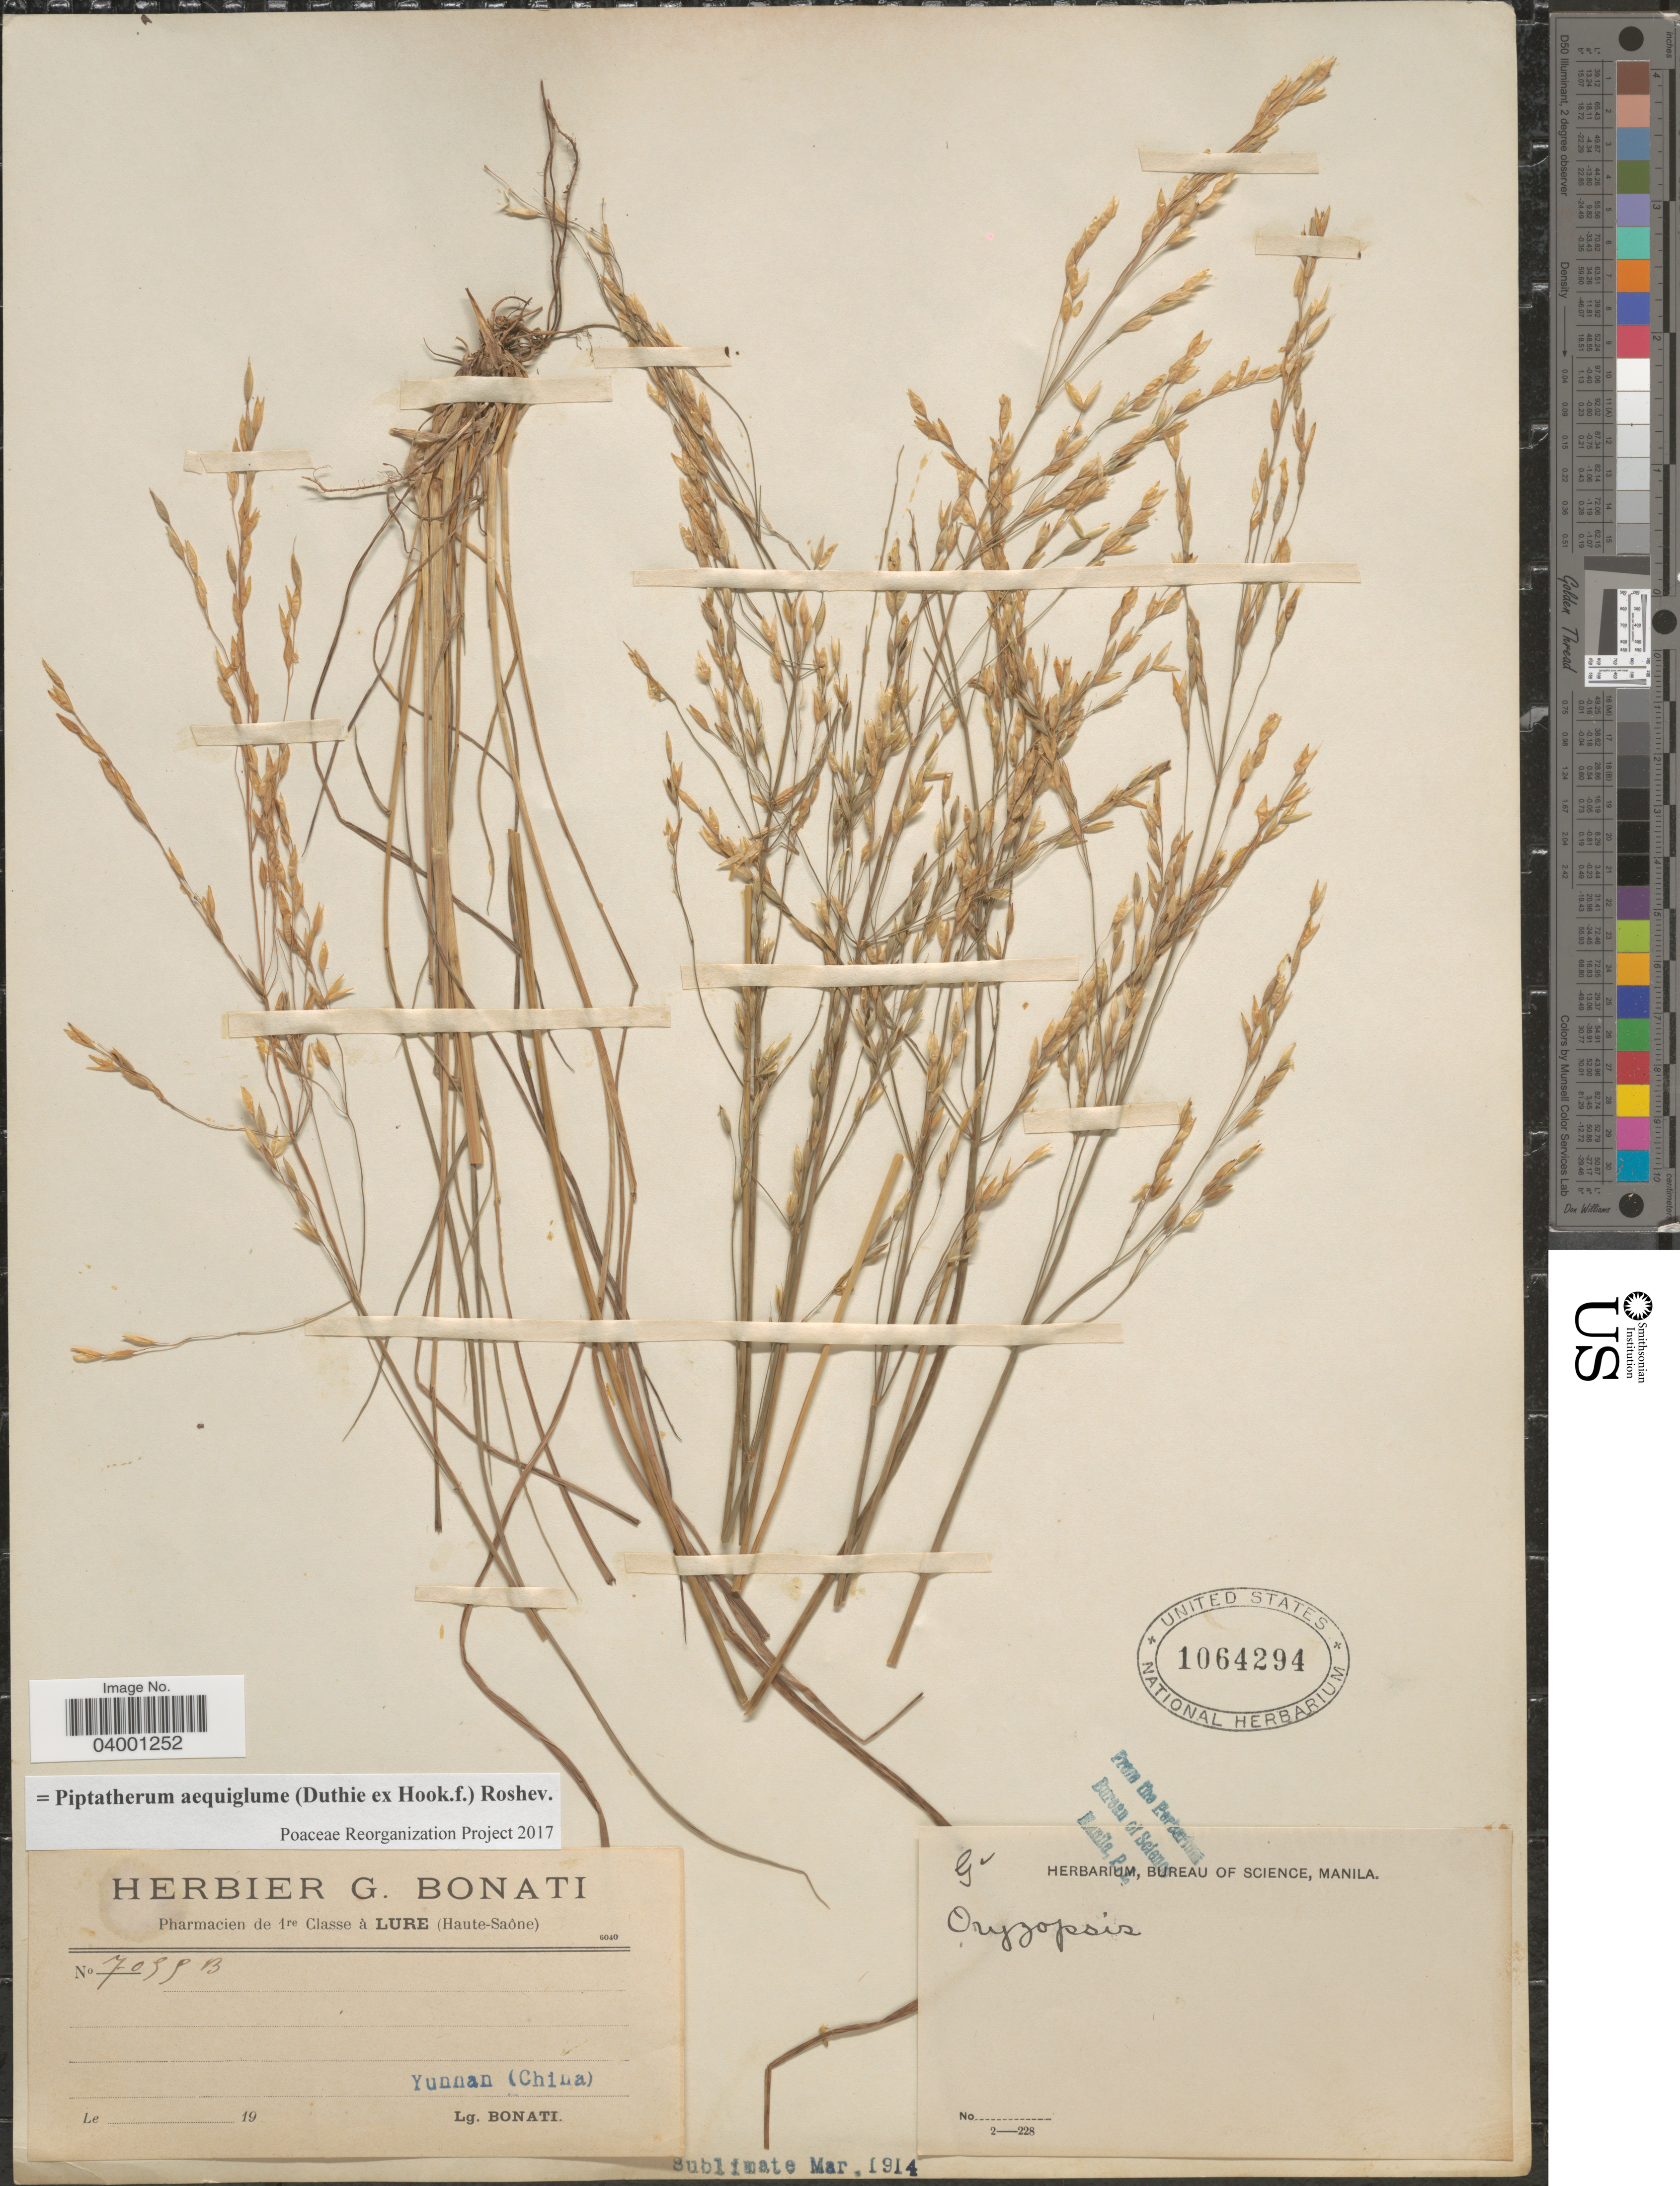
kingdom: Plantae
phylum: Tracheophyta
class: Liliopsida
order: Poales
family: Poaceae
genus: Piptatherum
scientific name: Piptatherum aequiglume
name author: (Duthie ex Hook. f.) Roshev.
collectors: -. Bonati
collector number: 7099 B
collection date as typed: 19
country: China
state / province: Yunnan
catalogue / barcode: US 1064294